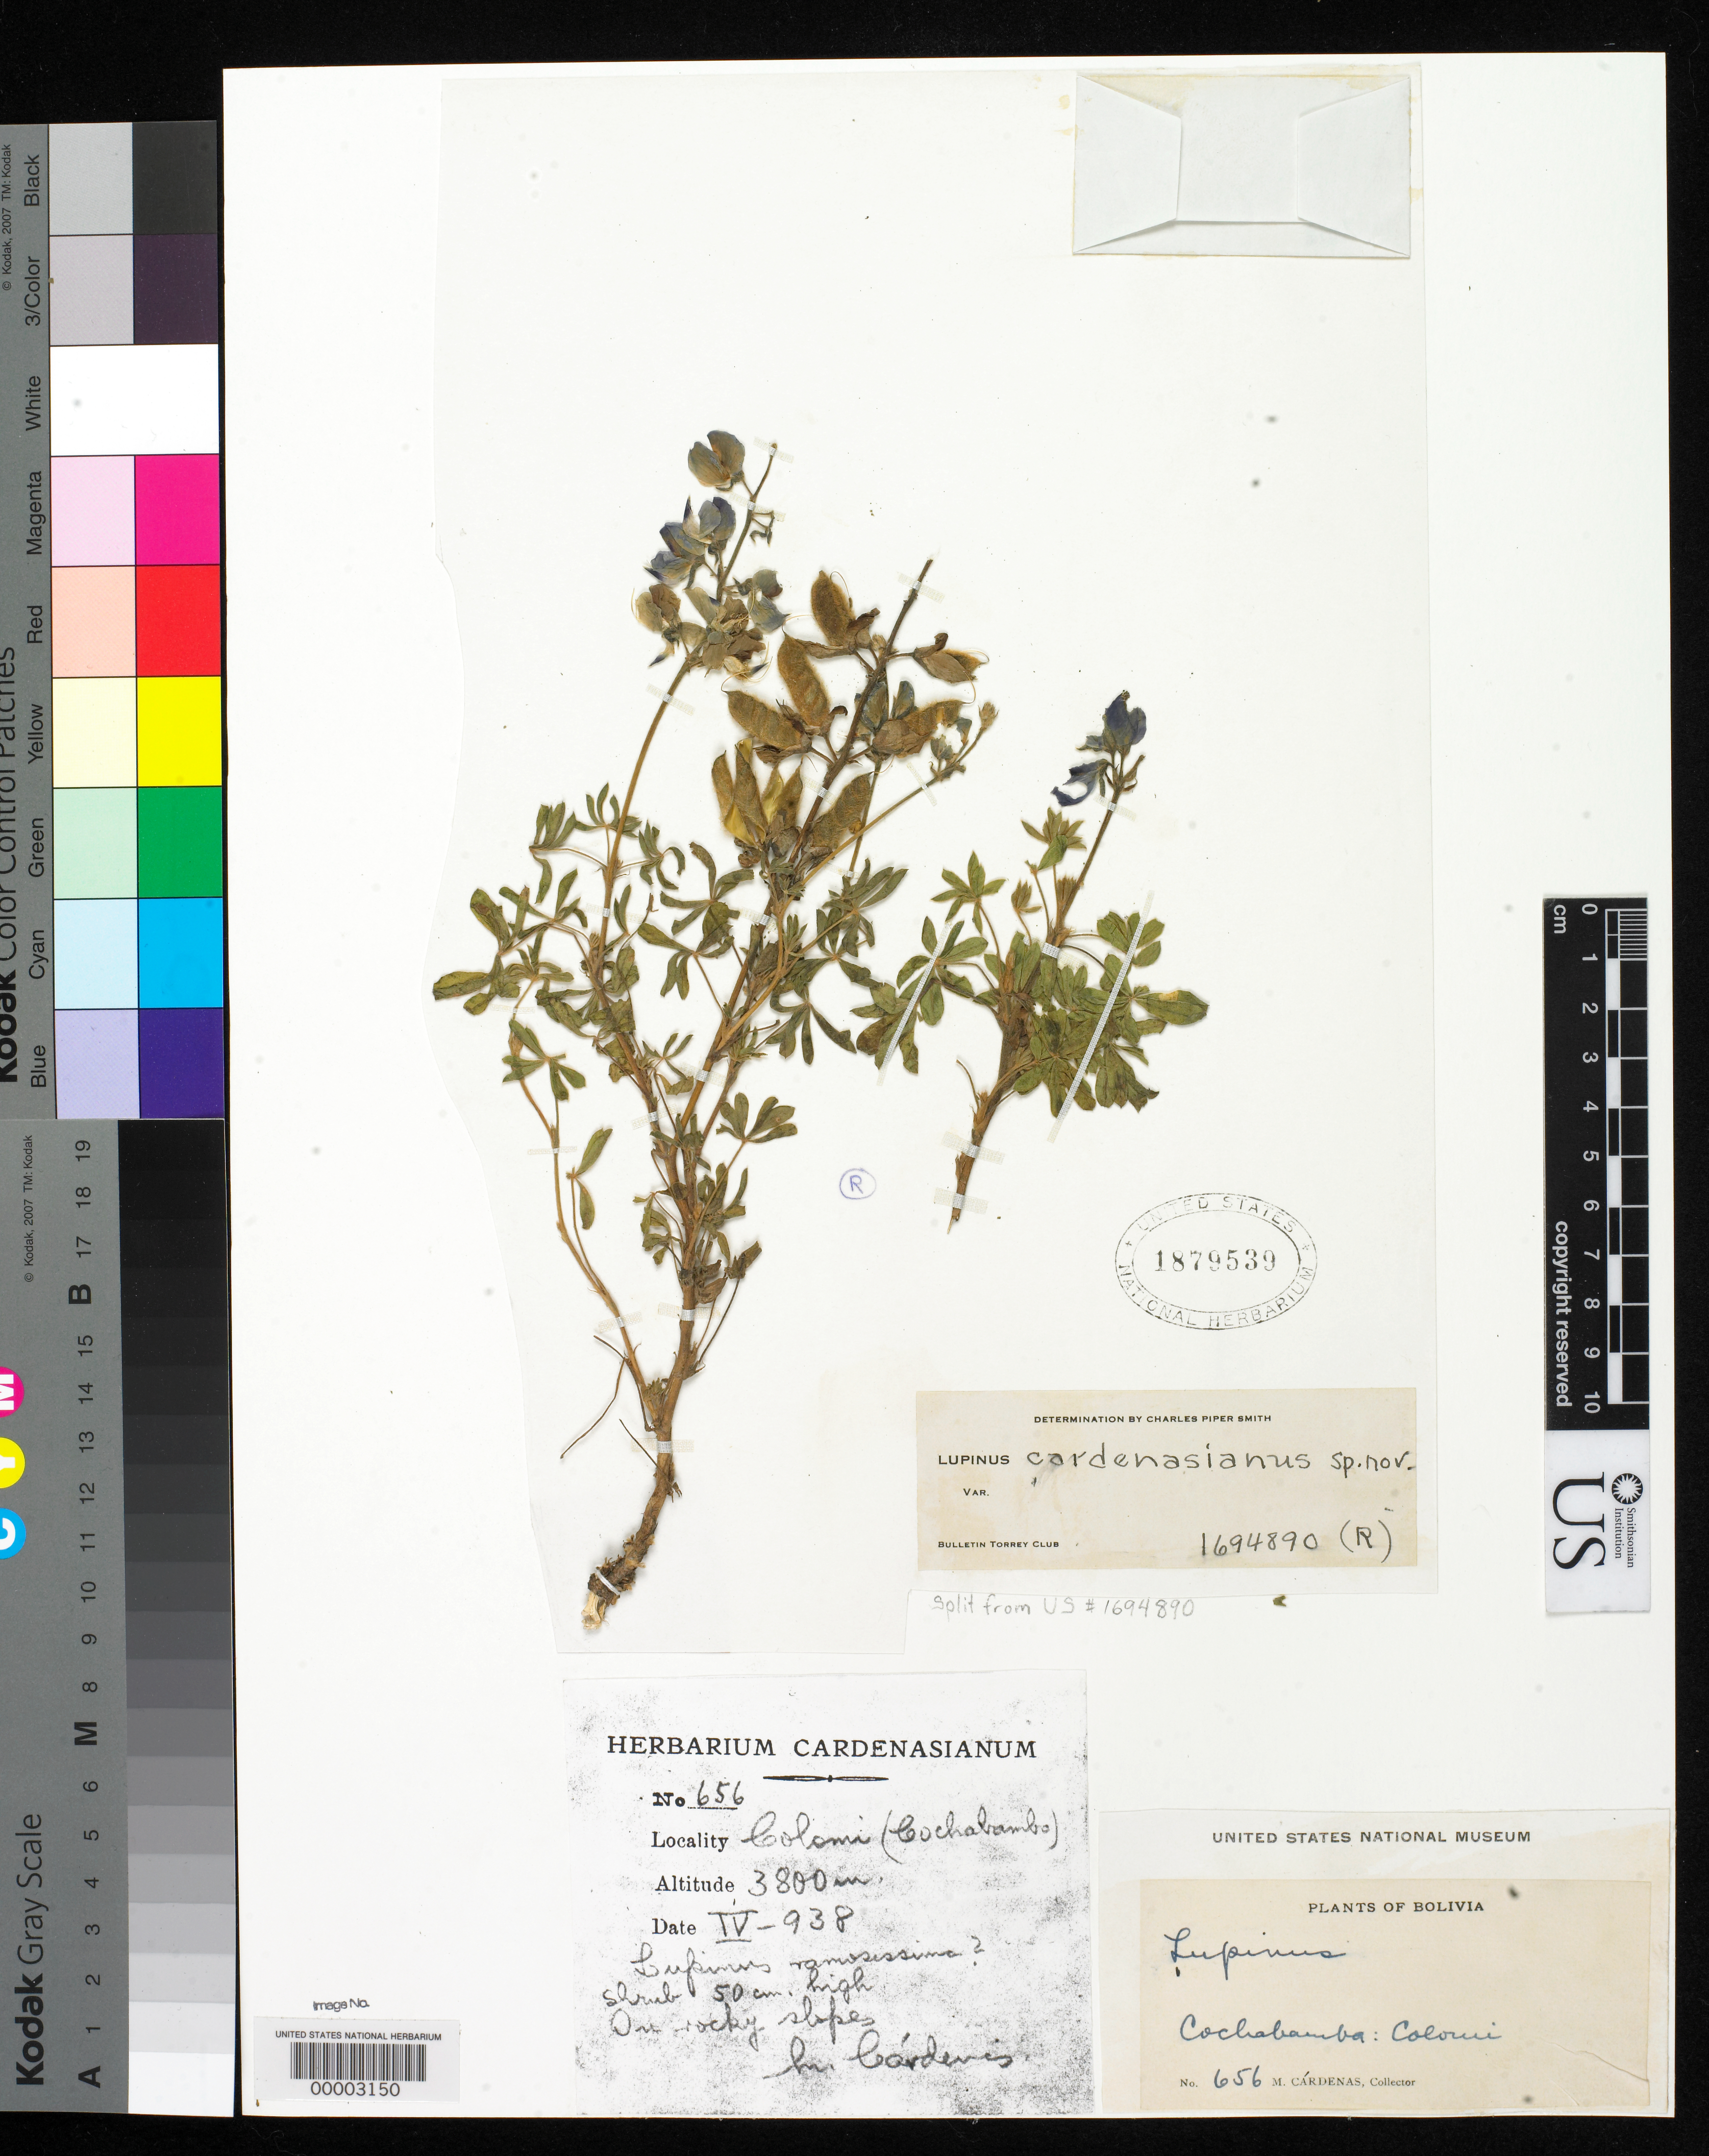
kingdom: Plantae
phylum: Tracheophyta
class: Magnoliopsida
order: Fabales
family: Fabaceae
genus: Lupinus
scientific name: Lupinus cardenasianus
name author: C.P. Sm.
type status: Holotype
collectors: M. Cárdenas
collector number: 656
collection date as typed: Apr 1938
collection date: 1938-04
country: Bolivia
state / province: Cochabamba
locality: Colomi.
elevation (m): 3800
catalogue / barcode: US 1879539